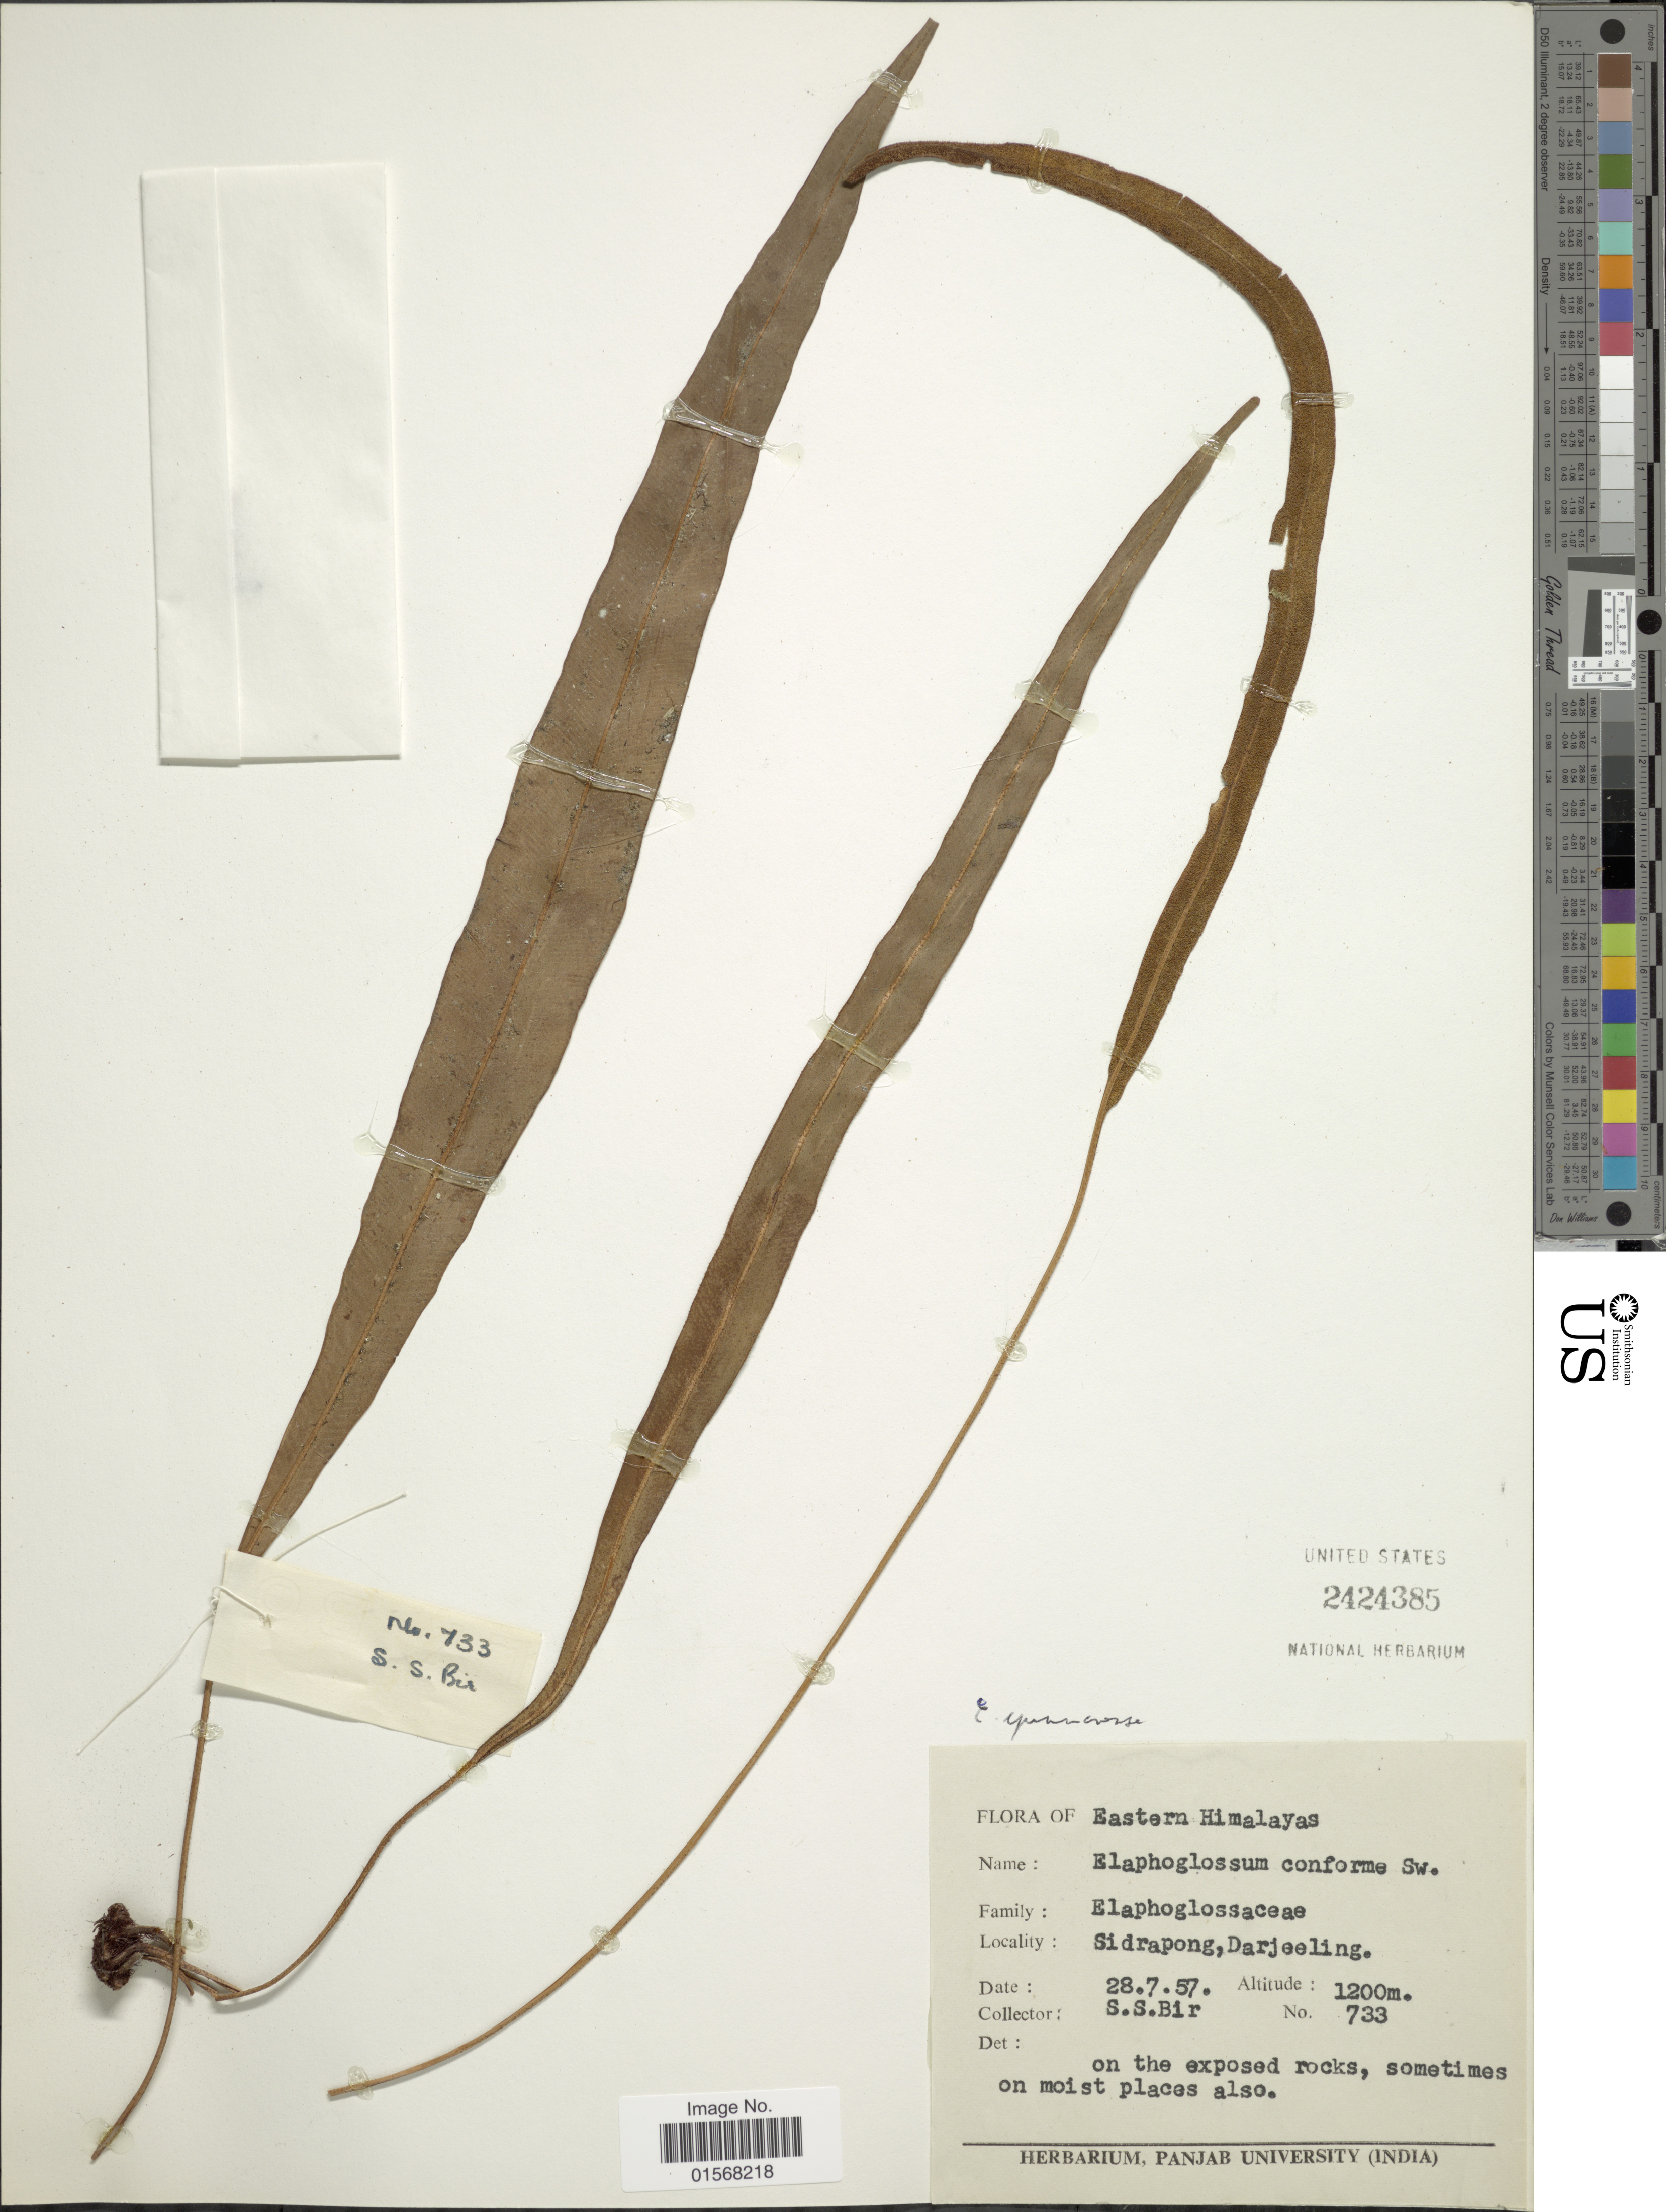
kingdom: Plantae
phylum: Tracheophyta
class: Polypodiopsida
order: Polypodiales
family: Dryopteridaceae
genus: Elaphoglossum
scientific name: Elaphoglossum stelligerum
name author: (Wall. ex Baker) T. Moore ex Alston & Bonner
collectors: S. S. Bir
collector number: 733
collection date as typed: Transcribed d/m/y: 28/7/57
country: India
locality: Eastern Himalayas, Sidrapong, Darjeeling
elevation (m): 1200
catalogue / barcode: US 2424385